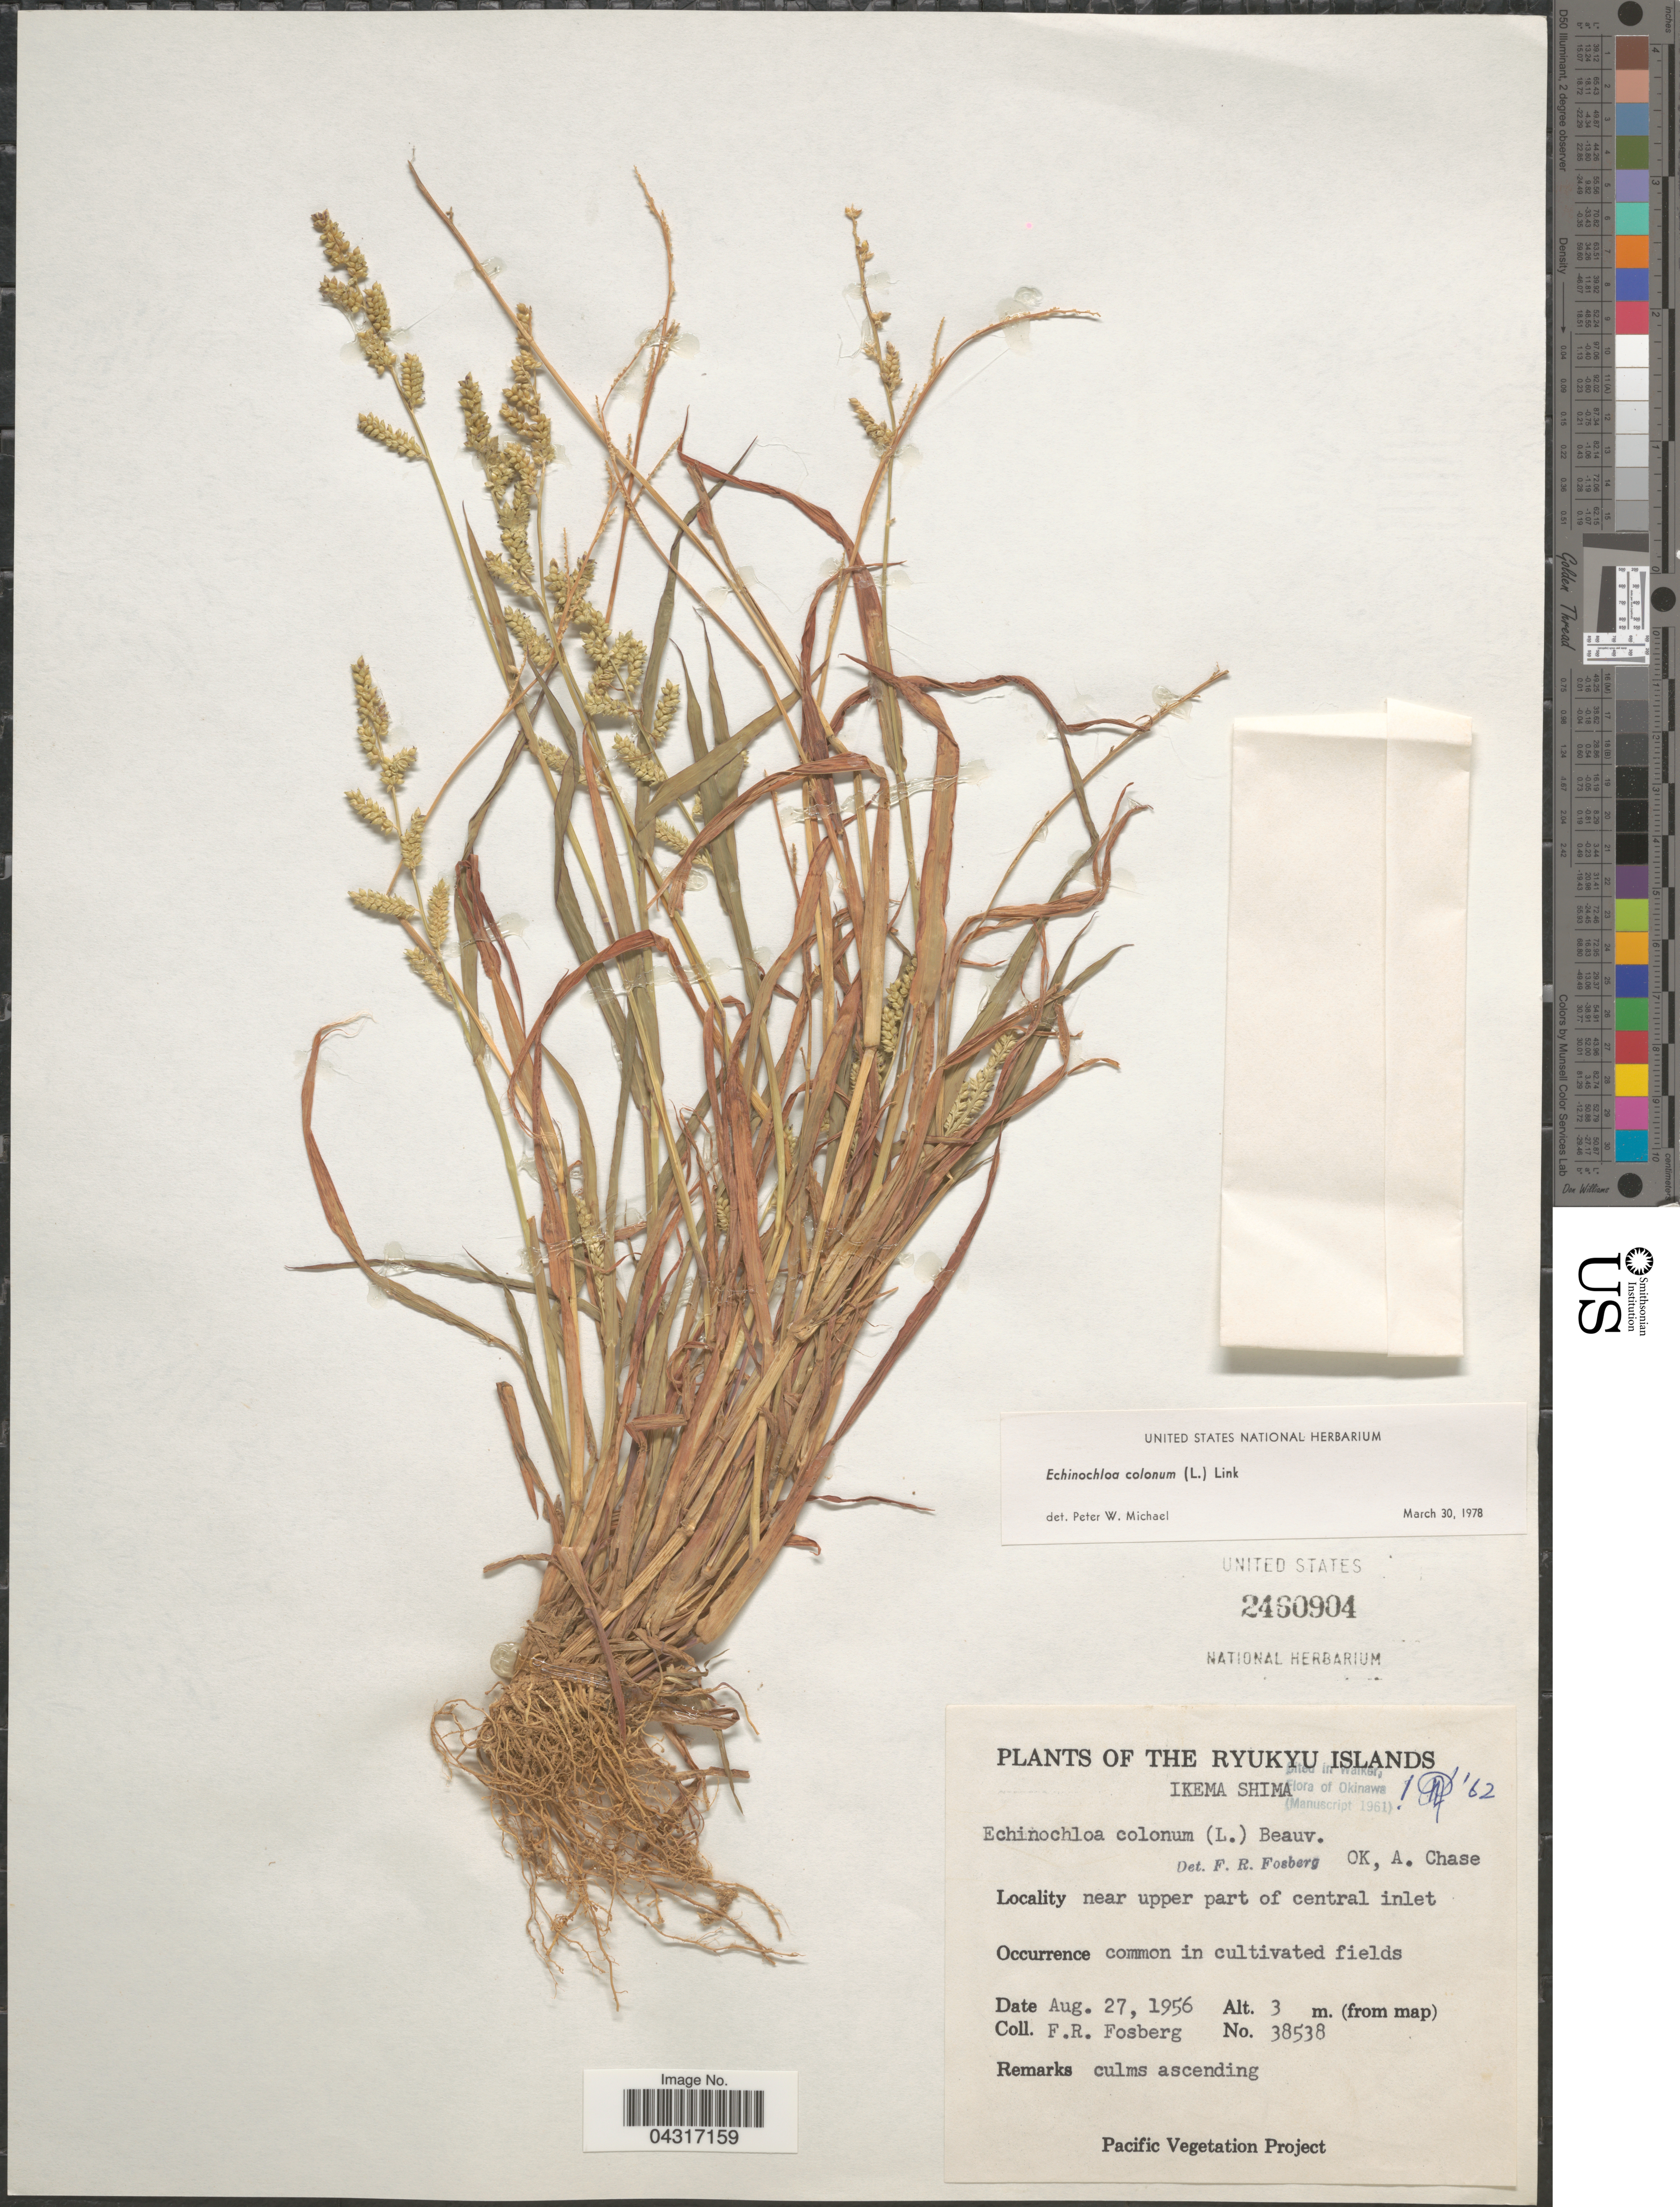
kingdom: Plantae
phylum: Tracheophyta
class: Liliopsida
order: Poales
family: Poaceae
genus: Echinochloa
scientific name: Echinochloa colona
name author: (L.) Link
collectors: F. R. Fosberg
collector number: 38538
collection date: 1956-08-27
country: Japan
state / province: Okinawa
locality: The Ryukyu Islands. Ikema Shima. Near upper part of central inlet.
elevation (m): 3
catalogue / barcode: US 2460904